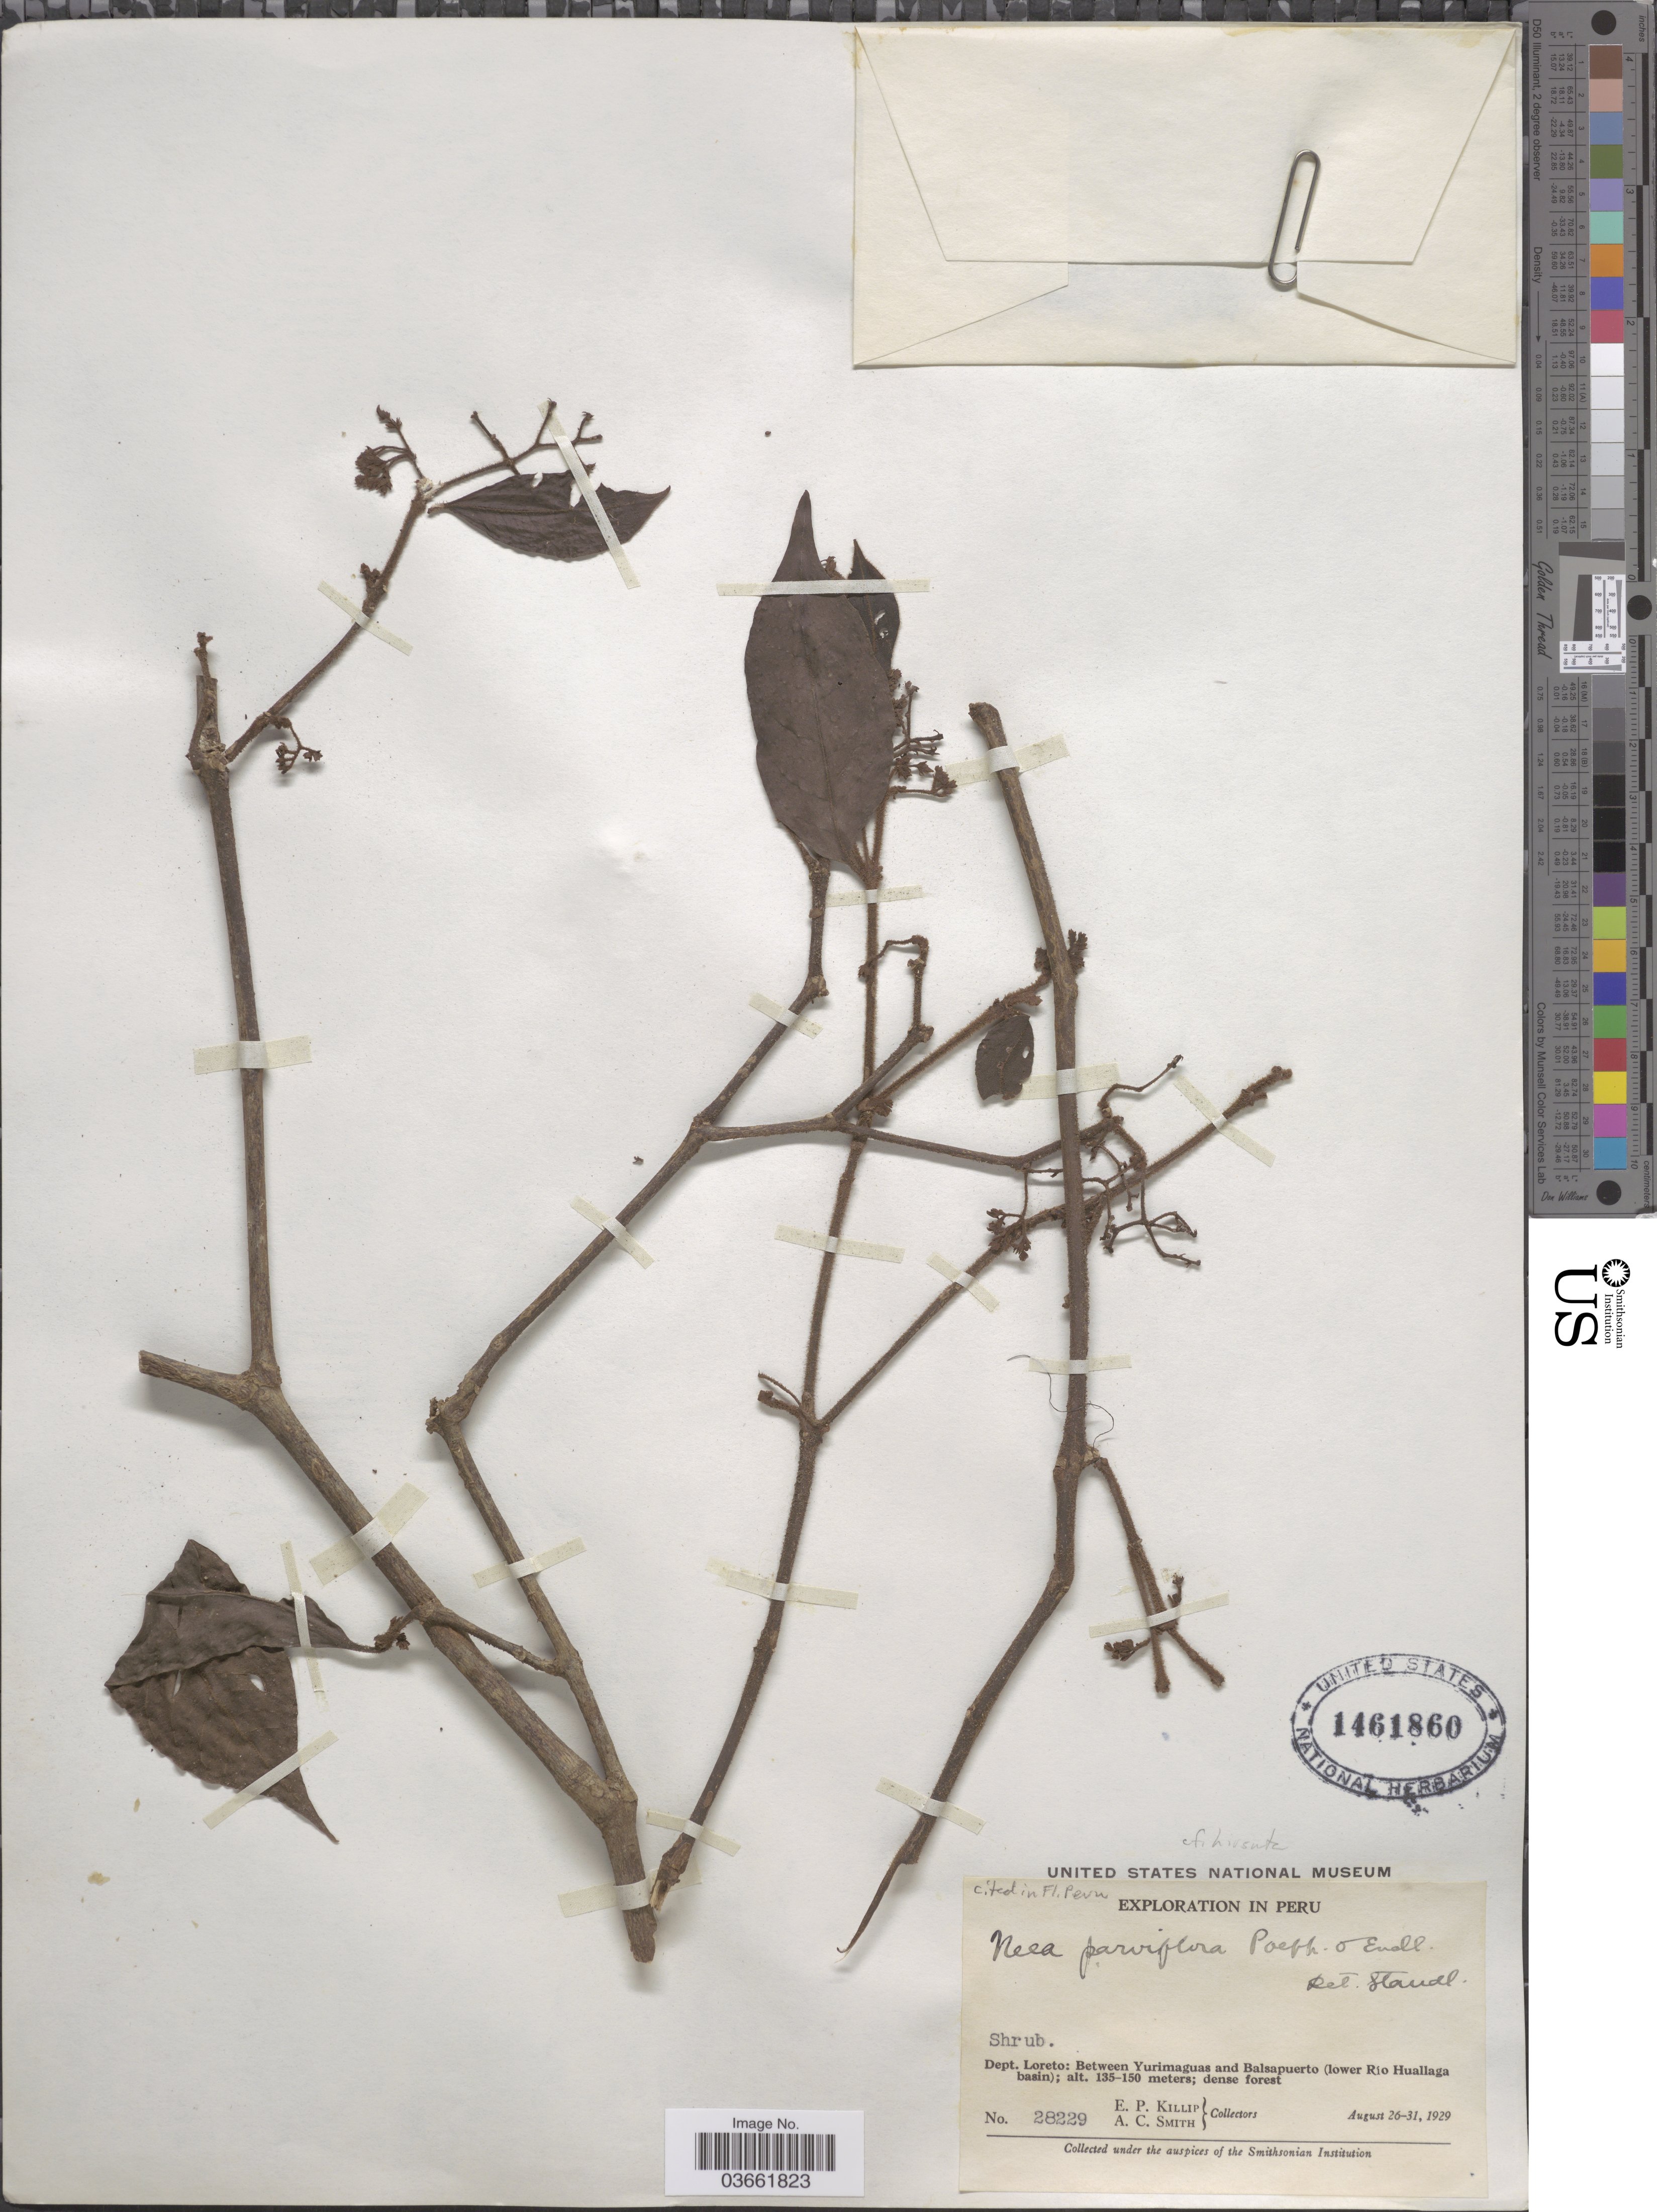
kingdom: Plantae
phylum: Tracheophyta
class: Magnoliopsida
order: Caryophyllales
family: Nyctaginaceae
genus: Neea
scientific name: Neea parviflora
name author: Poepp. & Endl.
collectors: E. P. Killip & A. C. Smith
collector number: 28229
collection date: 1929-08-26/1929-08-31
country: Peru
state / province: Loreto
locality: Dept. Loreto: Between Yurimaguas and Balsapuerto (lower Río Huallaga basin).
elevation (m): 135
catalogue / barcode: US 1461860